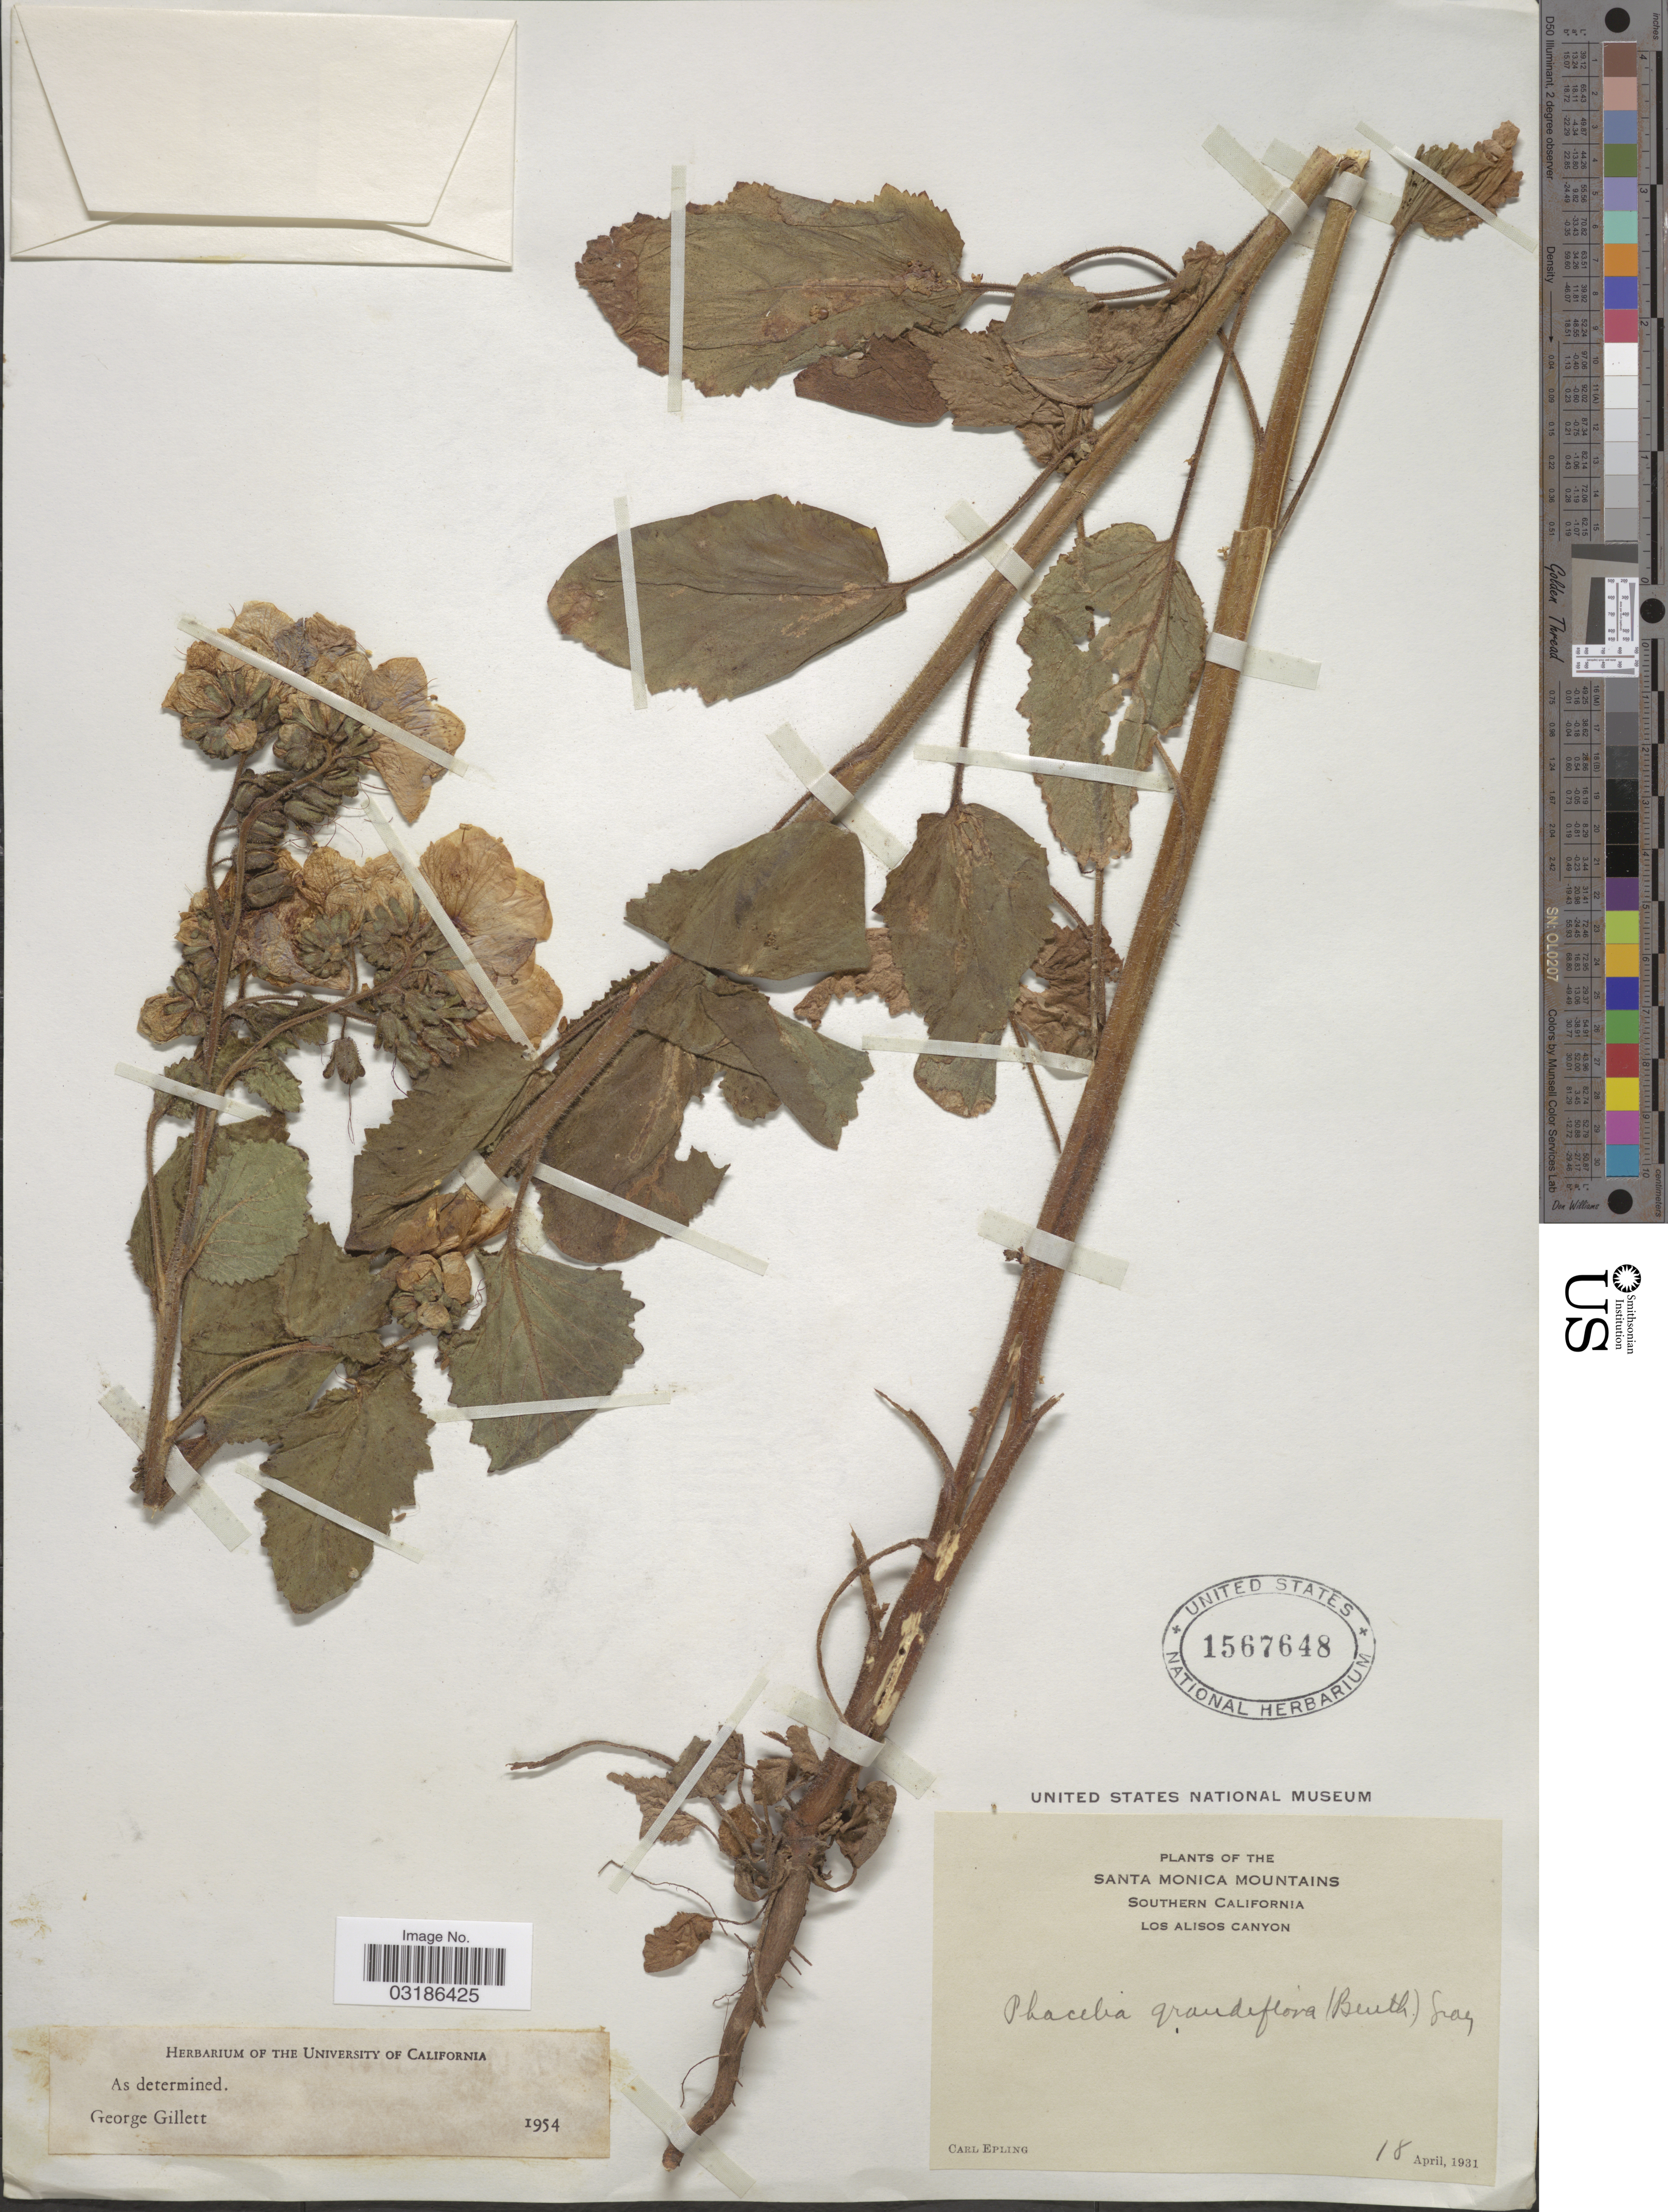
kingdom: Plantae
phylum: Tracheophyta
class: Magnoliopsida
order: Boraginales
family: Hydrophyllaceae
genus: Phacelia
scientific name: Phacelia grandiflora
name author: (Benth.) A. Gray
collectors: C. C. Epling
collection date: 1931-04-18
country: United States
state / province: California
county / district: Los Angeles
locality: Santa Monica Mountains. Los Alisos Canyon.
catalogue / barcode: US 1567648